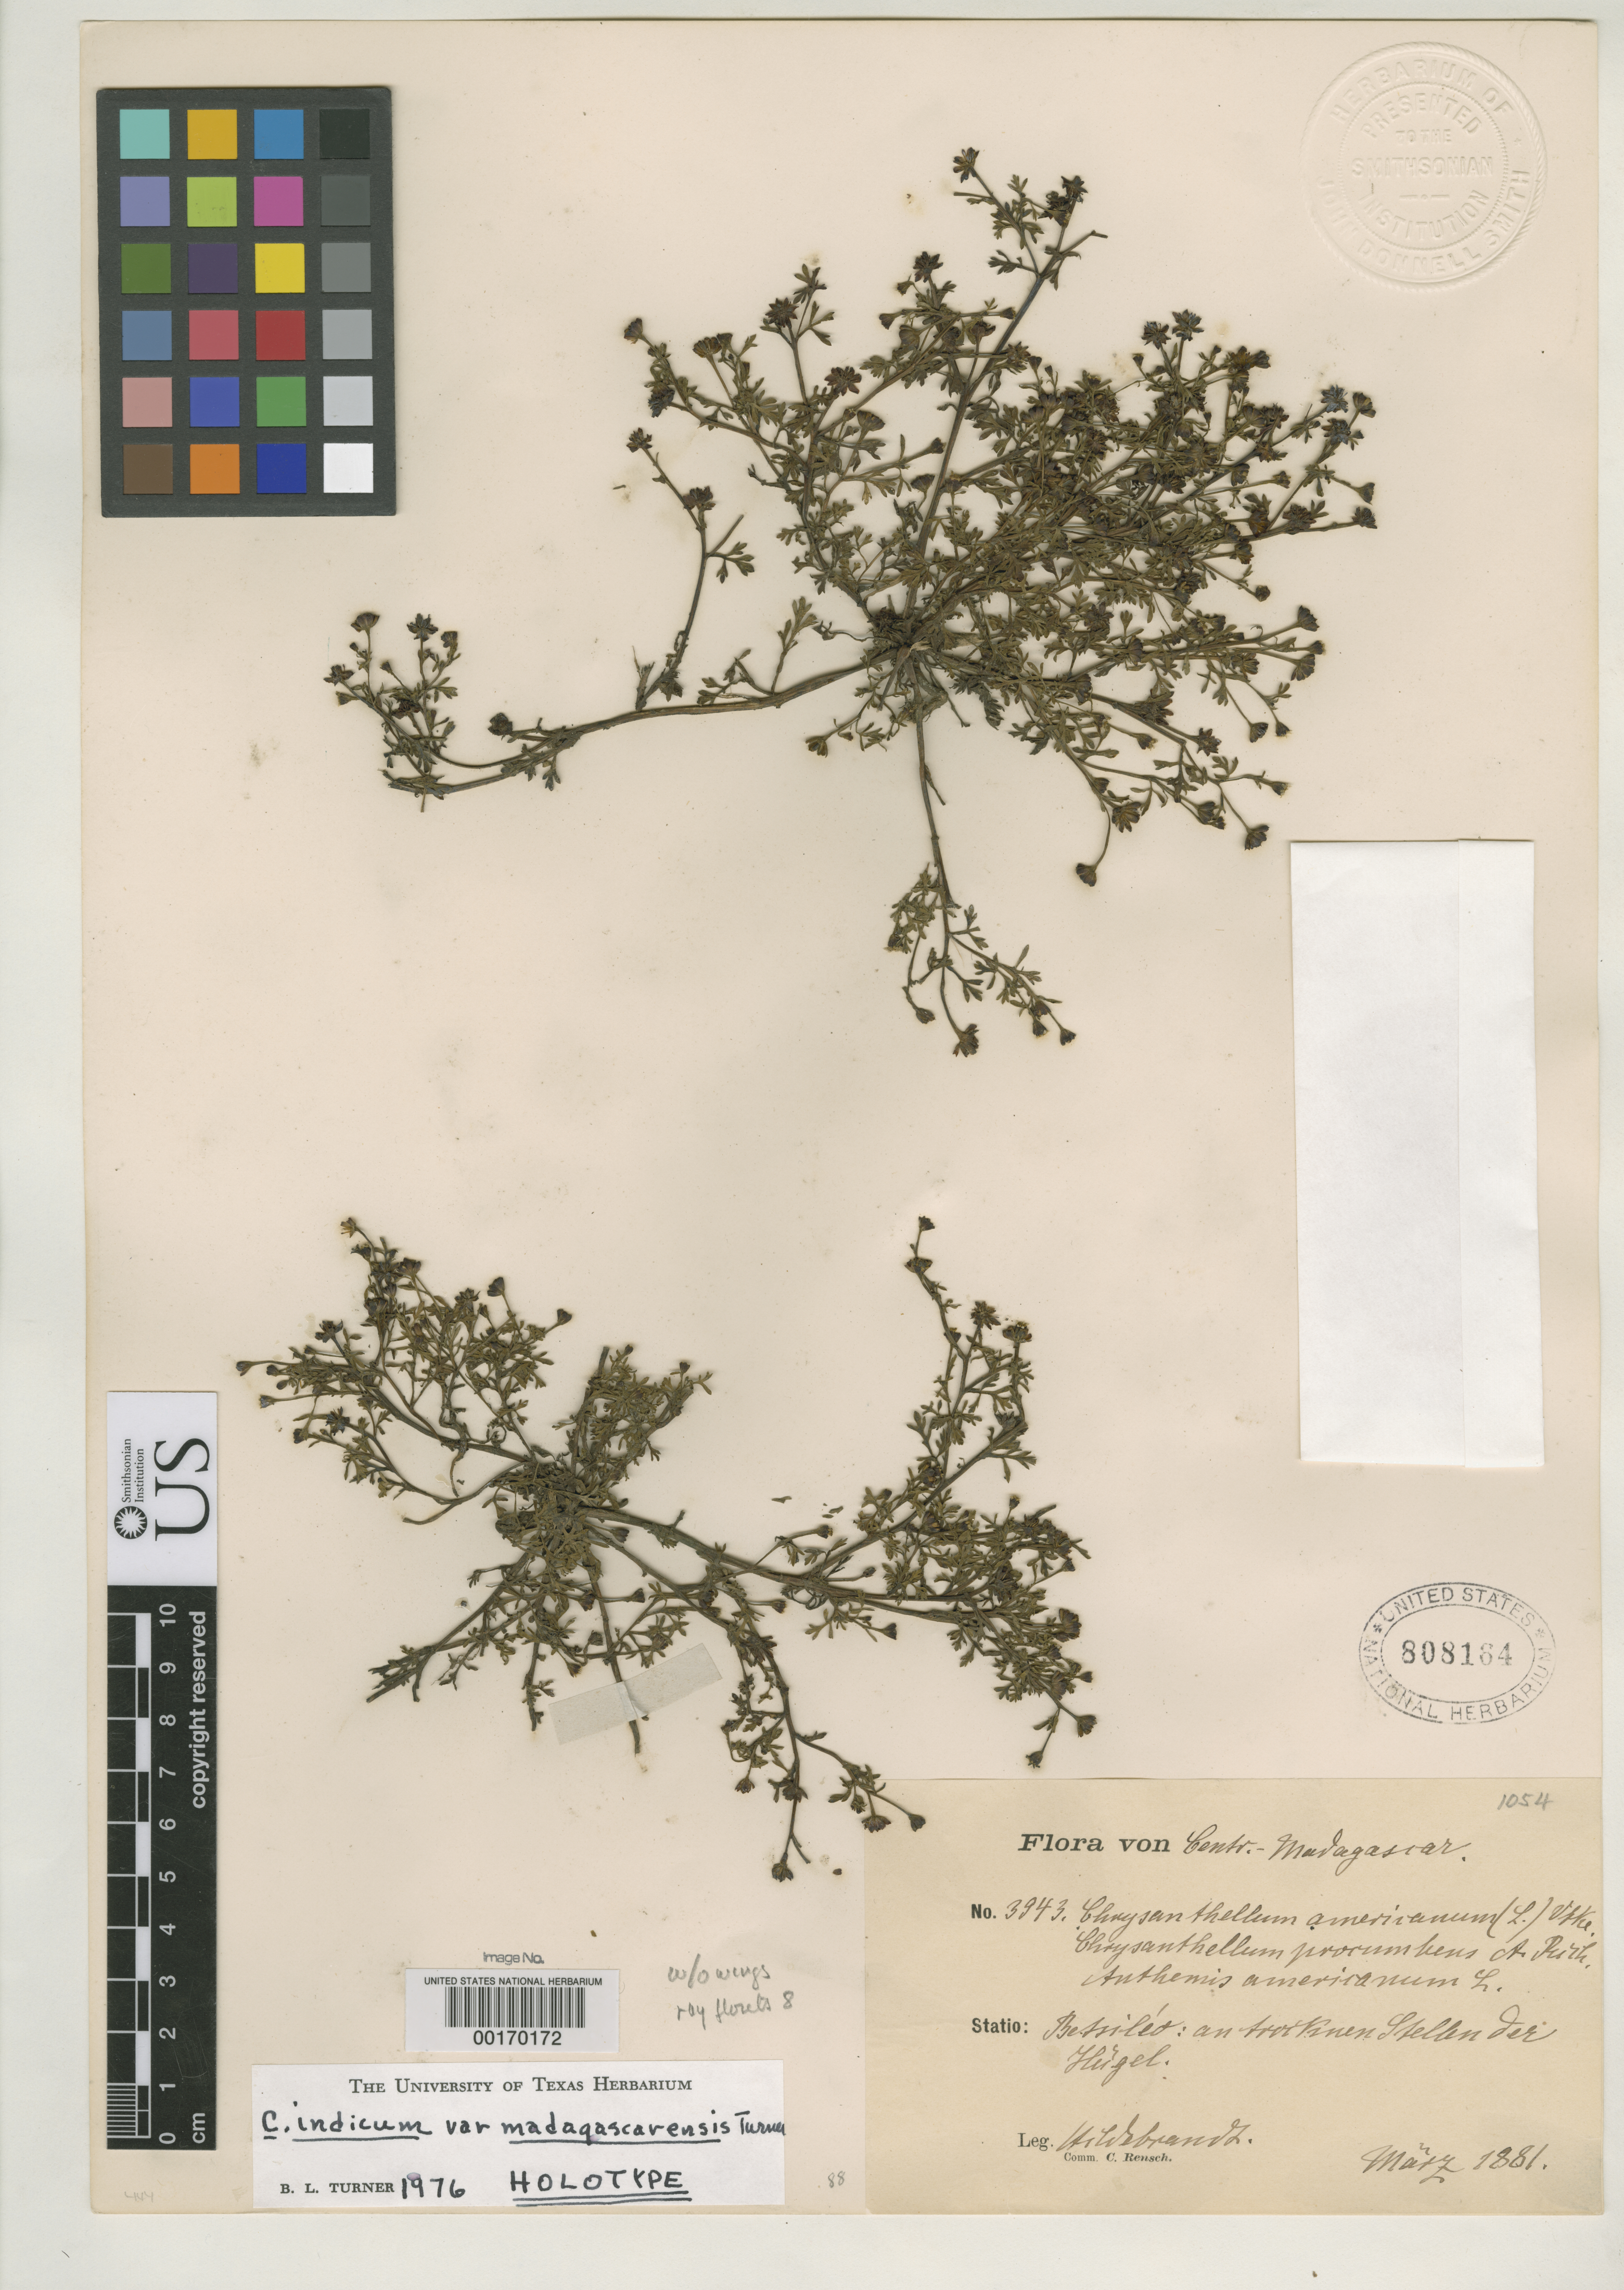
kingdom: Plantae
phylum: Tracheophyta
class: Magnoliopsida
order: Asterales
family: Asteraceae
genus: Chrysanthellum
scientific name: Chrysanthellum indicum var. madagascarense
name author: B.L. Turner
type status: Holotype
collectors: J. Hildebrandt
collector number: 3943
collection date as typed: Mar 1881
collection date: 1881-03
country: Madagascar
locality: Bessileo, an strotknen [austrocknen?] stellen der flugel [flügel?]. [Bessileo, river drainage basin?]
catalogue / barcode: US 808164